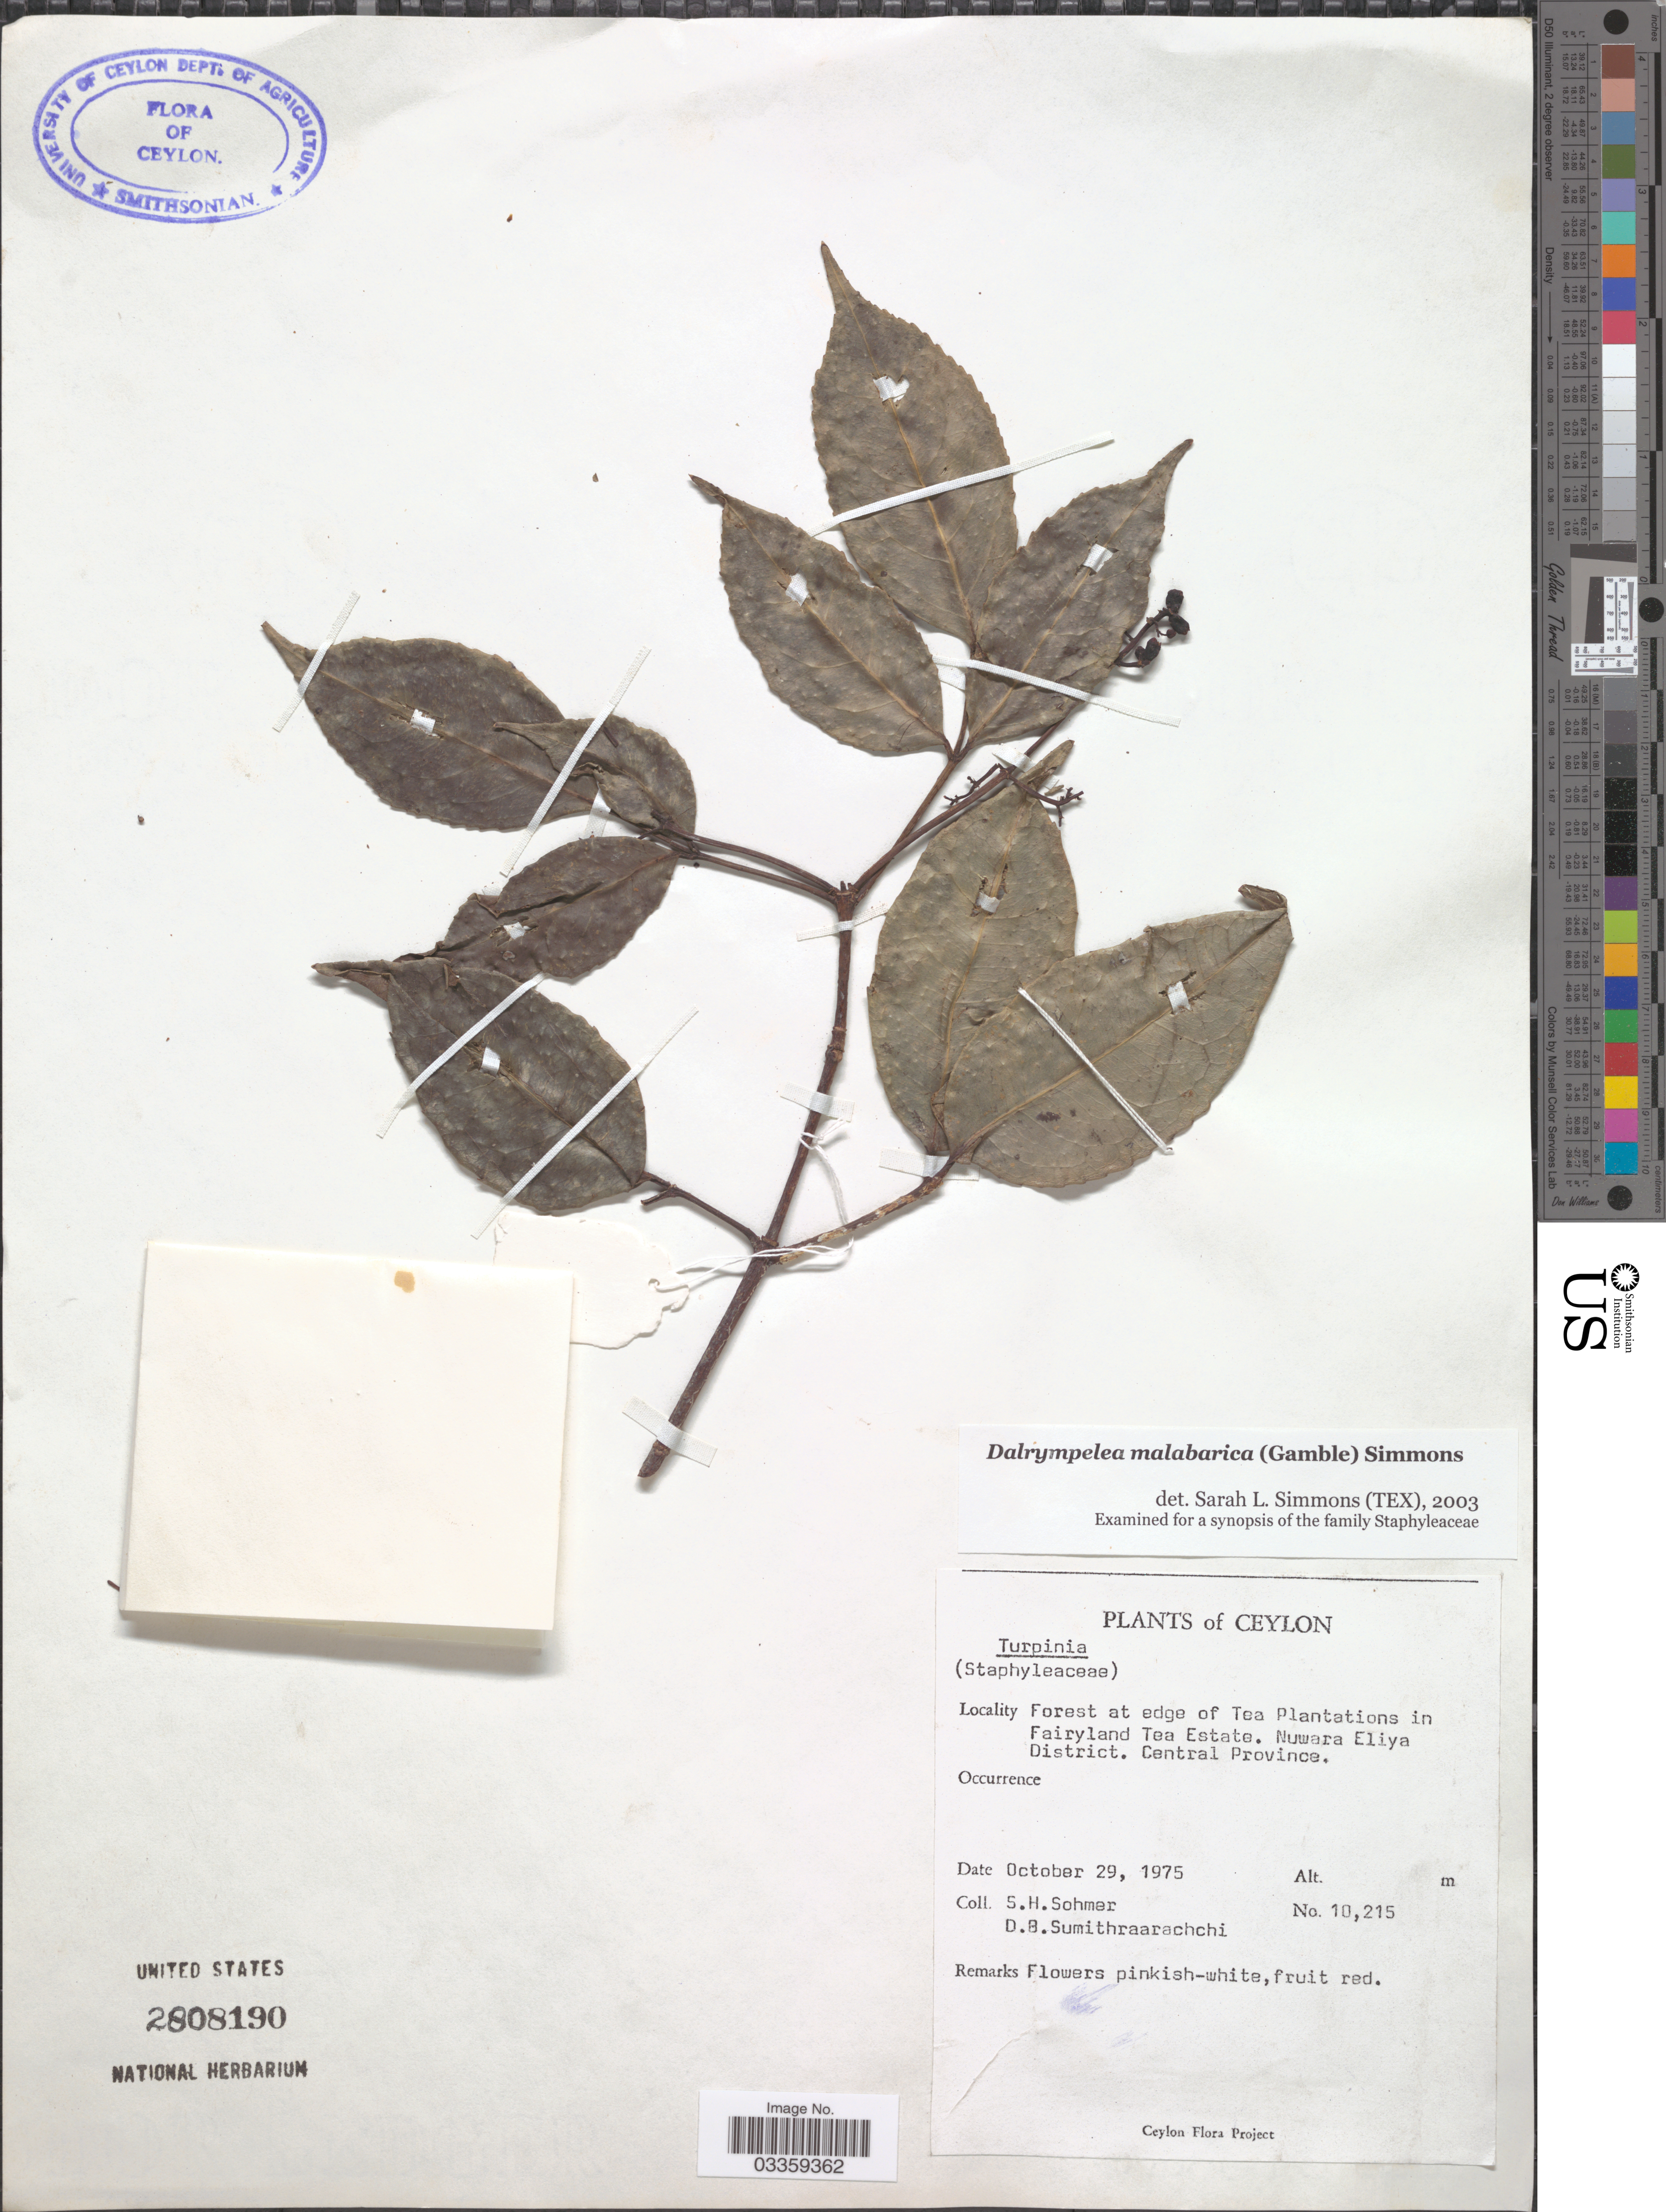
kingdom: Plantae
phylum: Tracheophyta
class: Magnoliopsida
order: Crossosomatales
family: Staphyleaceae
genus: Turpinia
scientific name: Turpinia malabarica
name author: Gamble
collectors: S. H. Sohmer & D. B. Sumithraarachchi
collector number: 10215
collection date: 1975-10-29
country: Sri Lanka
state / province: Central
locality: Ceylon, Forest at edge of Tea Plantations in Fairyland Tea Estate. Nuwara Eliya District.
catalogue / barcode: US 2808190